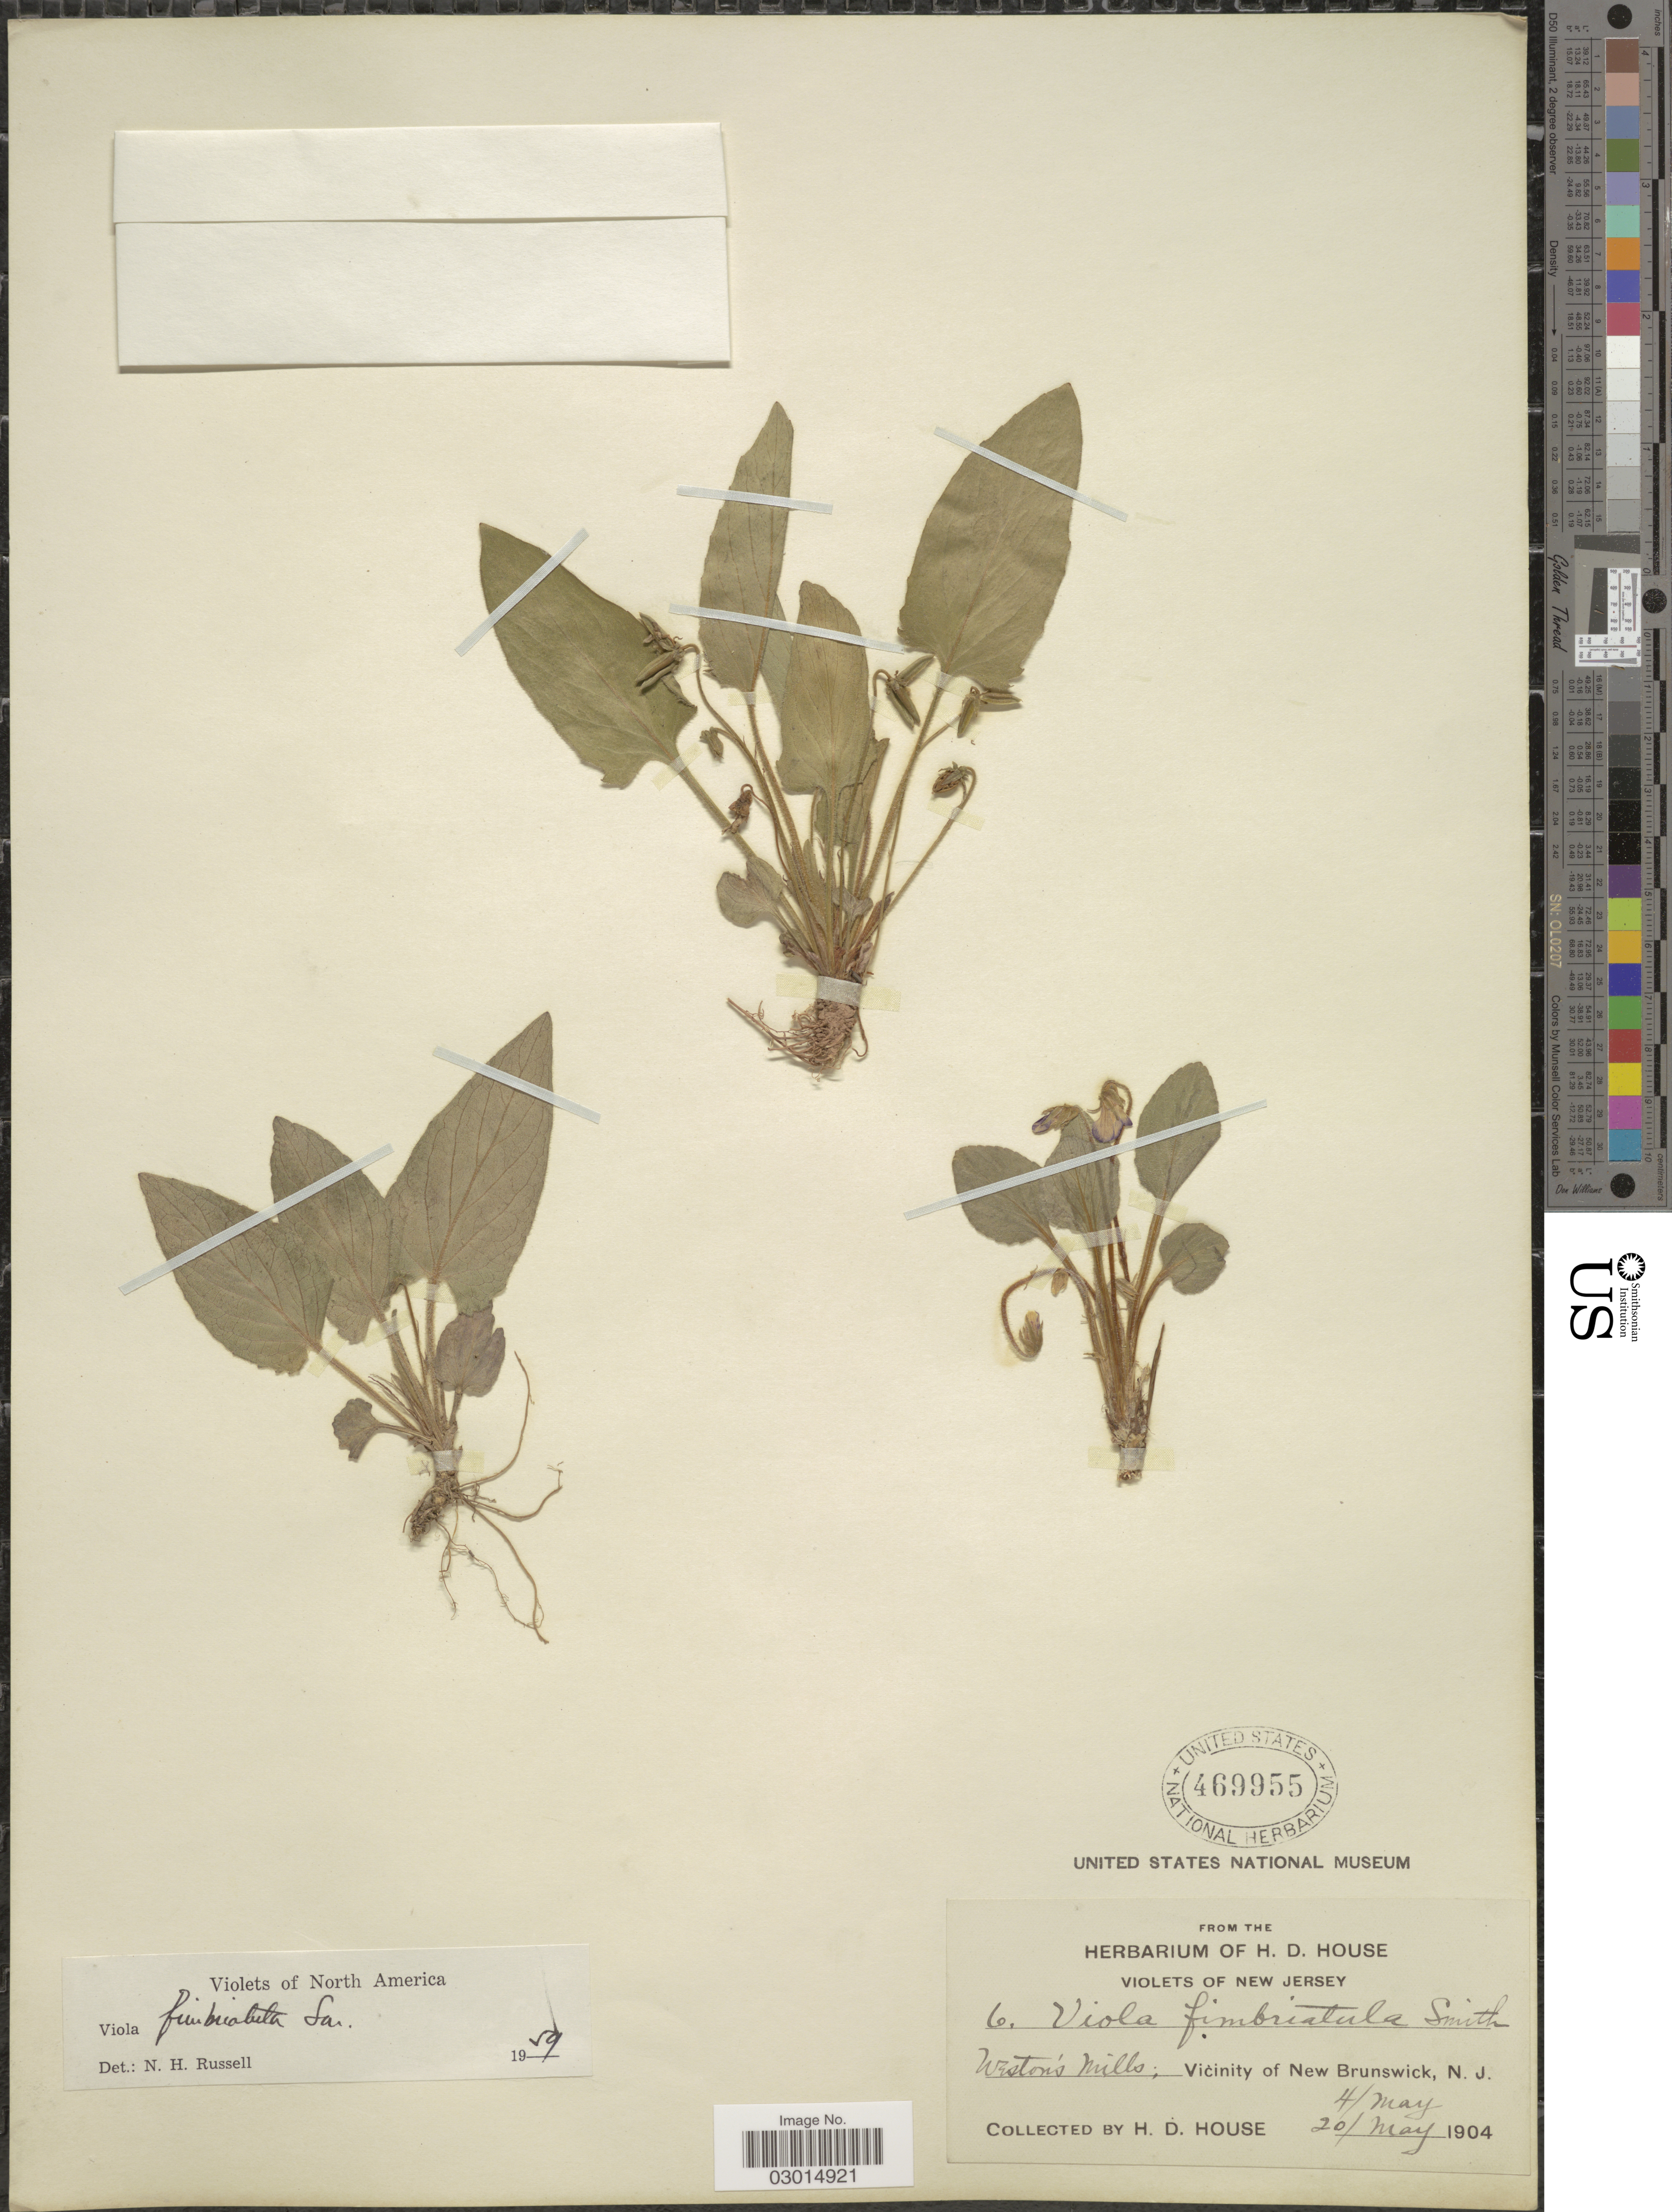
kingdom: Plantae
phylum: Tracheophyta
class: Magnoliopsida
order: Malpighiales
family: Violaceae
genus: Viola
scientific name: Viola fimbriatula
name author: Small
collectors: H. D. House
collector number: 6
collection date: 1901-05-04/1904-05-20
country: United States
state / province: New Jersey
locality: Weston's Mills; Vicinity of New Brunswick.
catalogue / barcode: US 469955